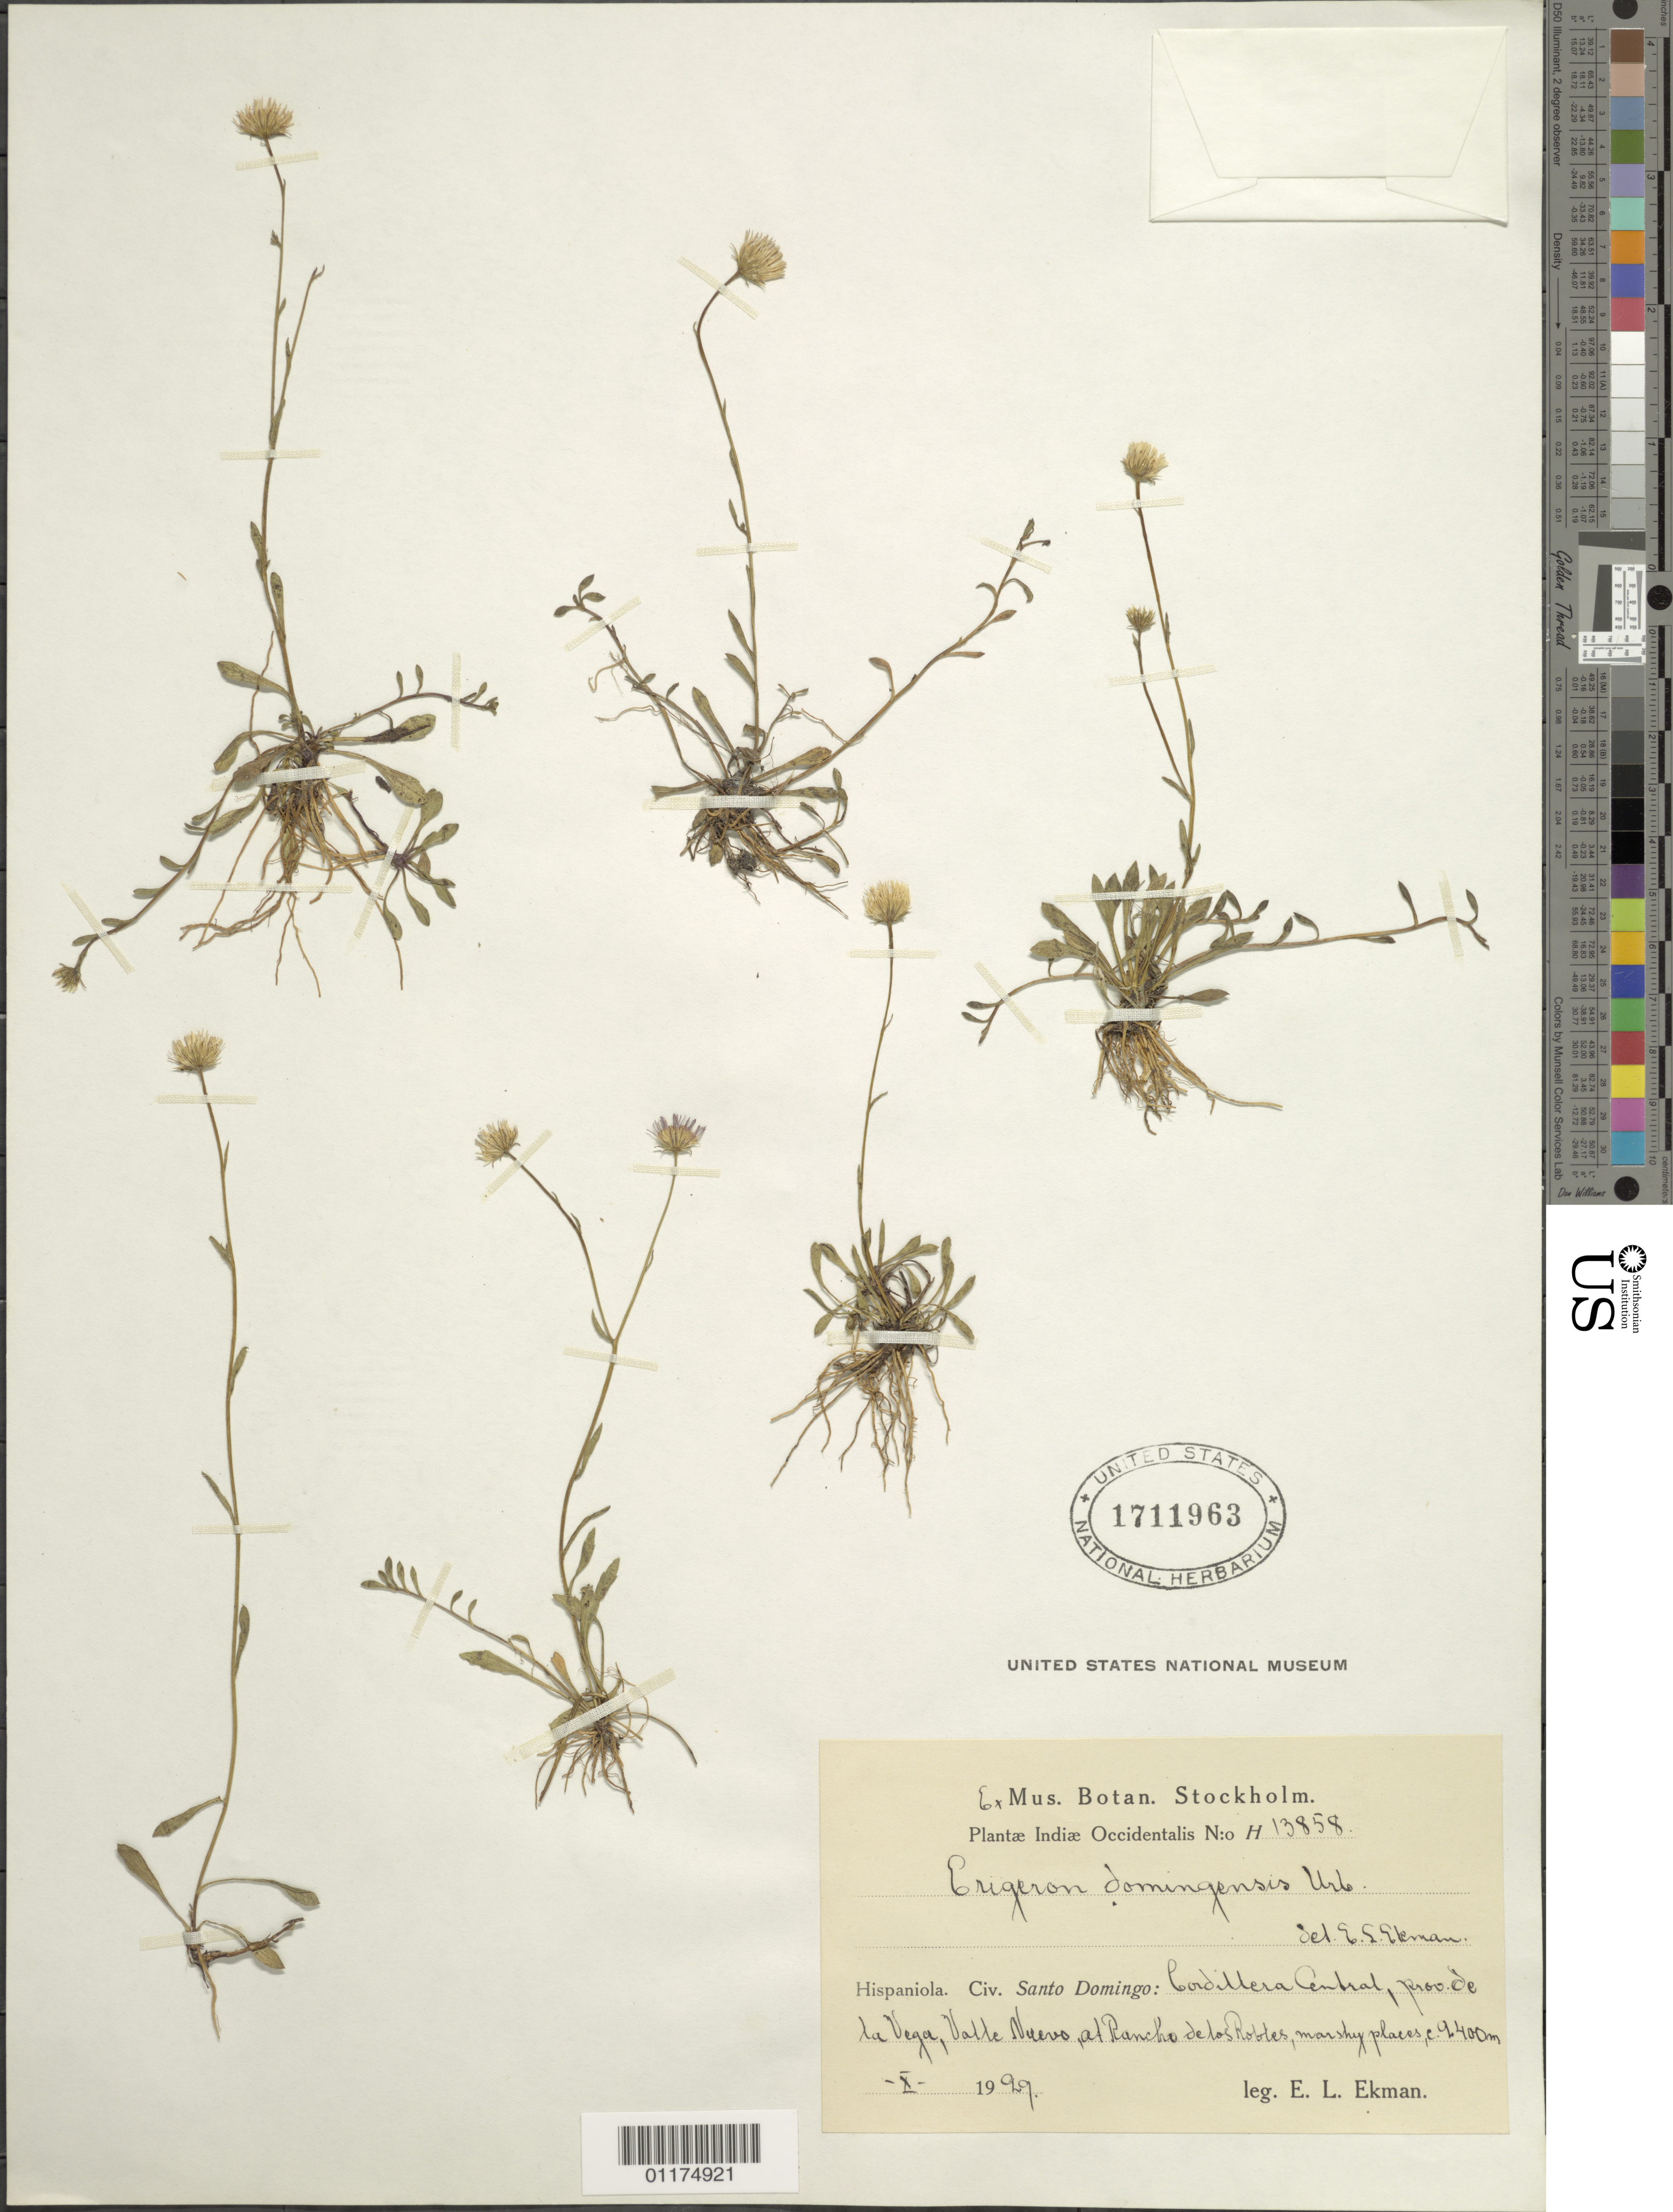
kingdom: Plantae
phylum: Tracheophyta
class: Magnoliopsida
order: Asterales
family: Asteraceae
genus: Erigeron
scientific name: Erigeron domingensis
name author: Urb.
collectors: E. L. Ekman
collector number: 13858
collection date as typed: Oct 1929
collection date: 1929-10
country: Dominican Republic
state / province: La Vega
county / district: Santo Domingo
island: Hispaniola I.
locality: Cordillera Central, Valle Nuevo, at Rancho de los Robles,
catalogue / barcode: US 1711963